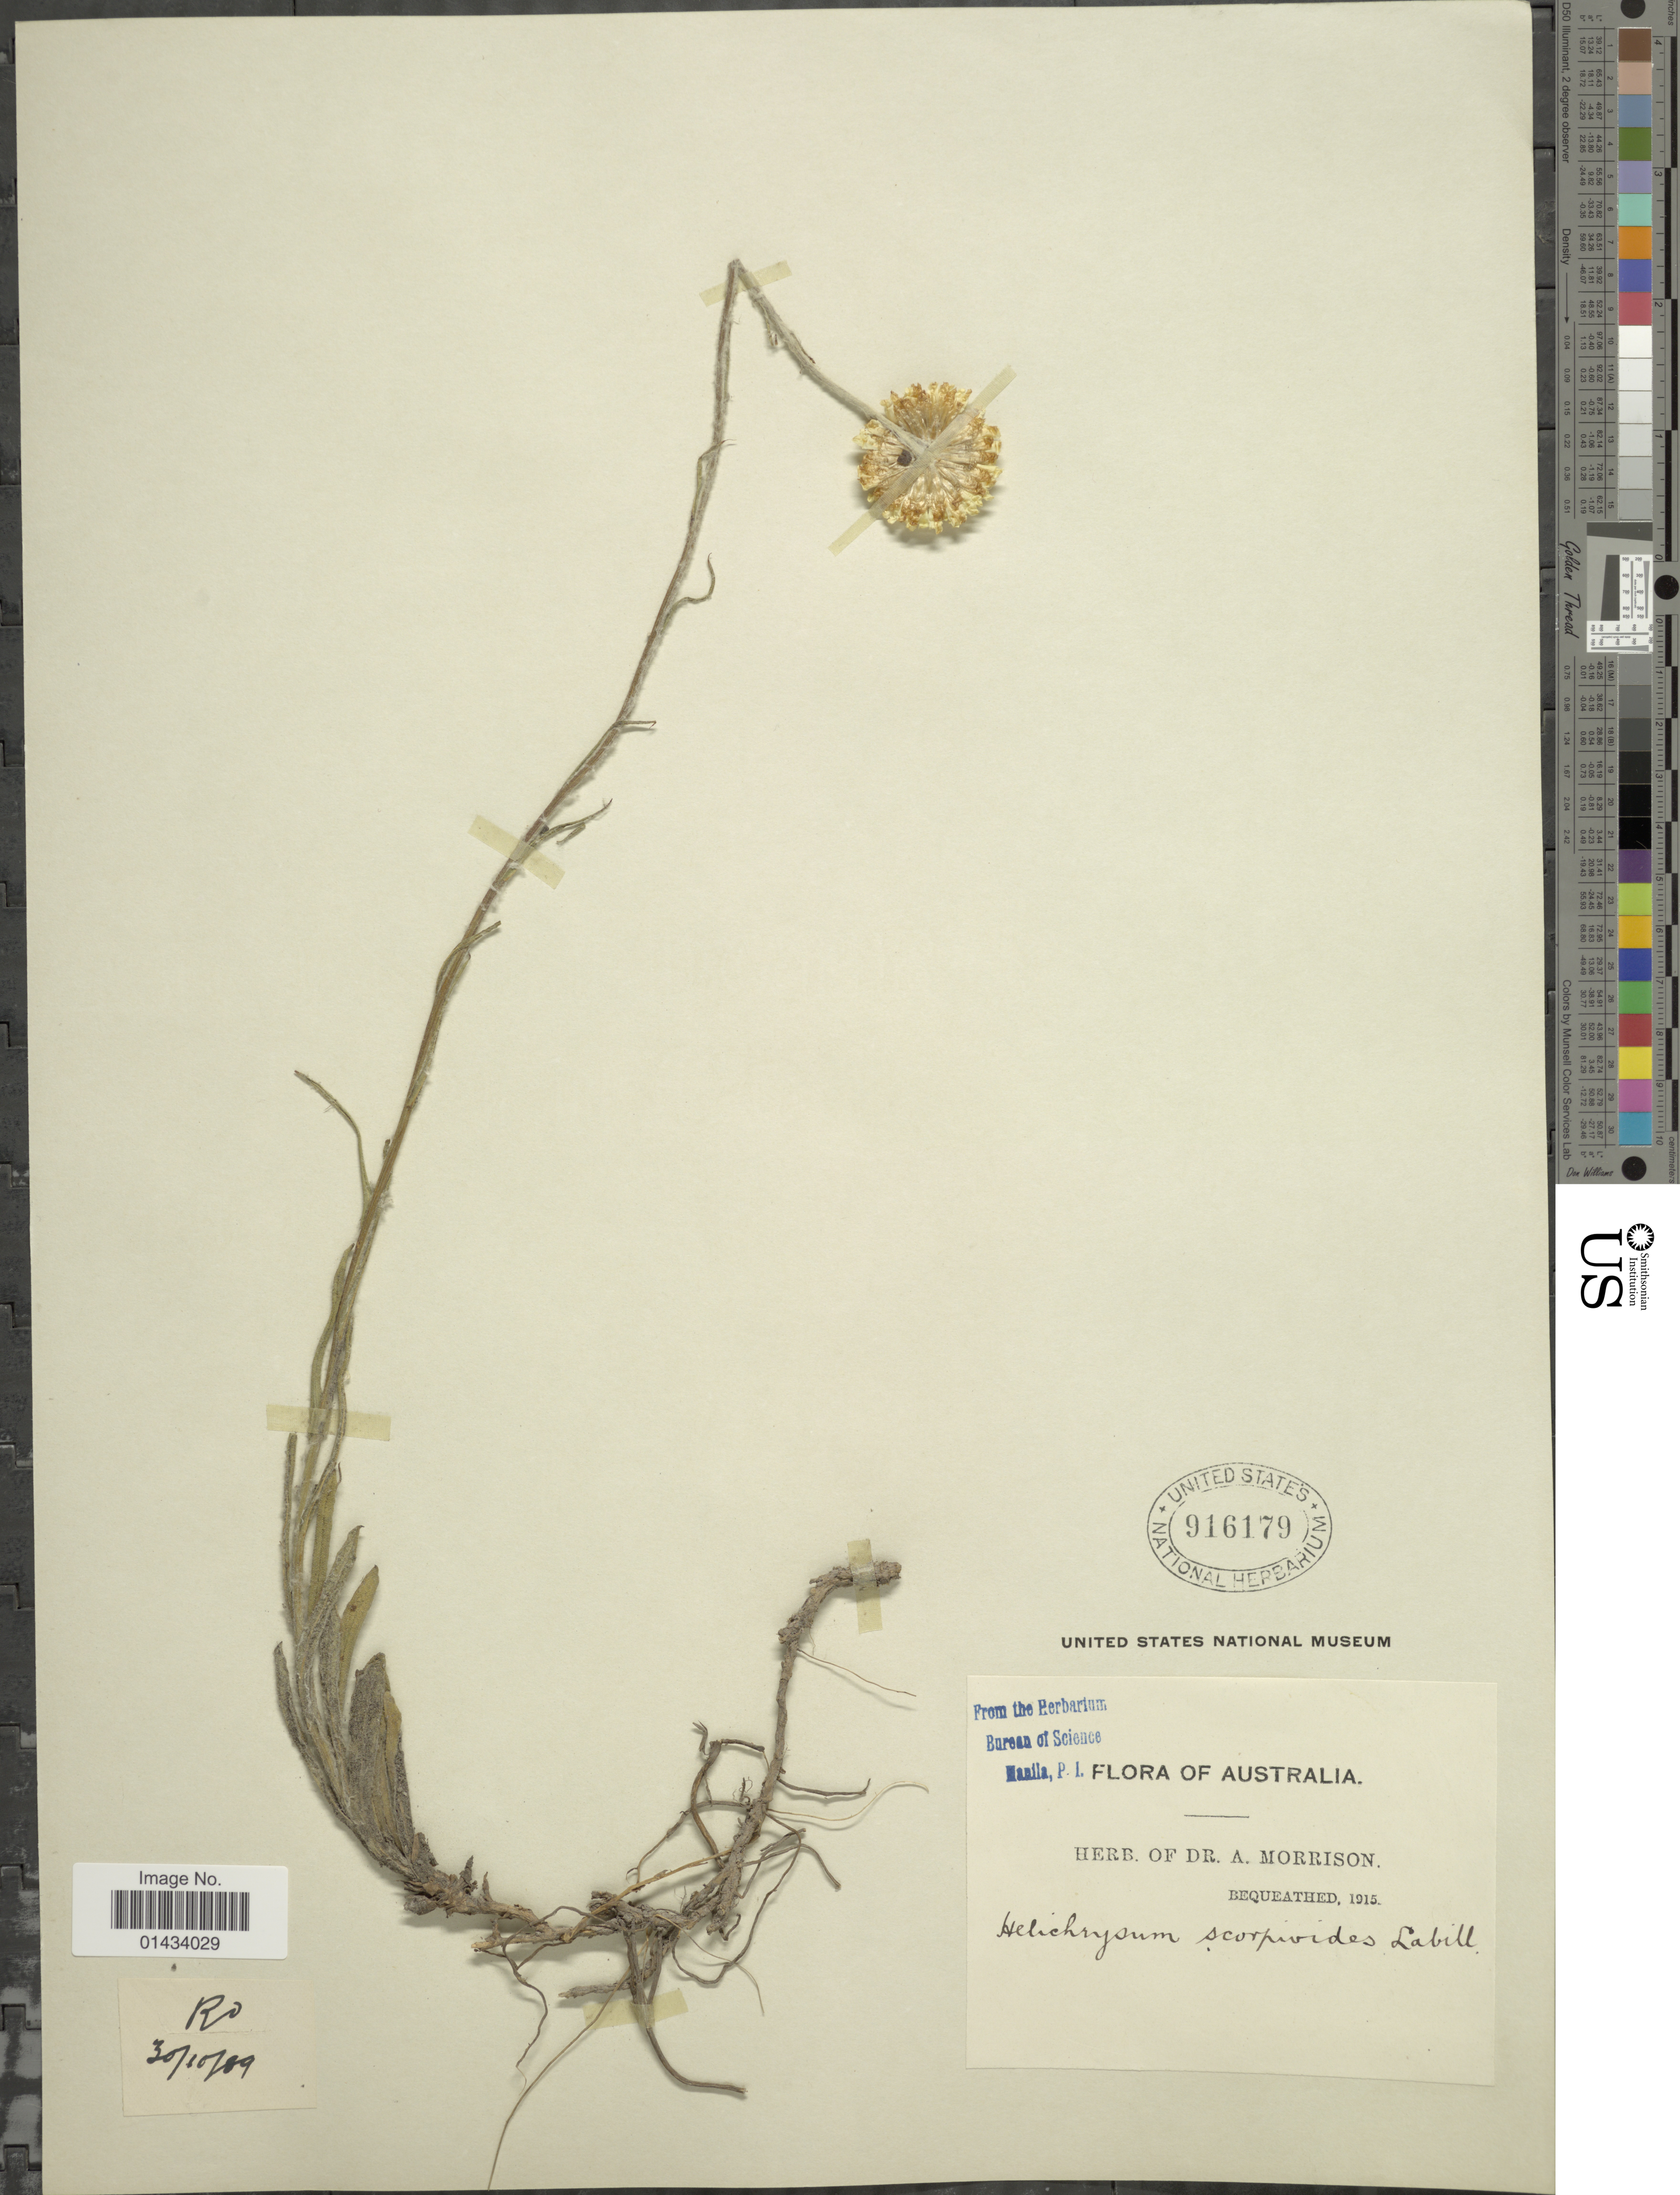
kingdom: Plantae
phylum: Tracheophyta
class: Magnoliopsida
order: Asterales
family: Asteraceae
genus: Coronidium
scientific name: Coronidium scorpioides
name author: (Labill.) Paul G. Wilson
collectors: ex herb. Dr. A. Morrison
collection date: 1915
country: Australia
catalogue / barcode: US 916179